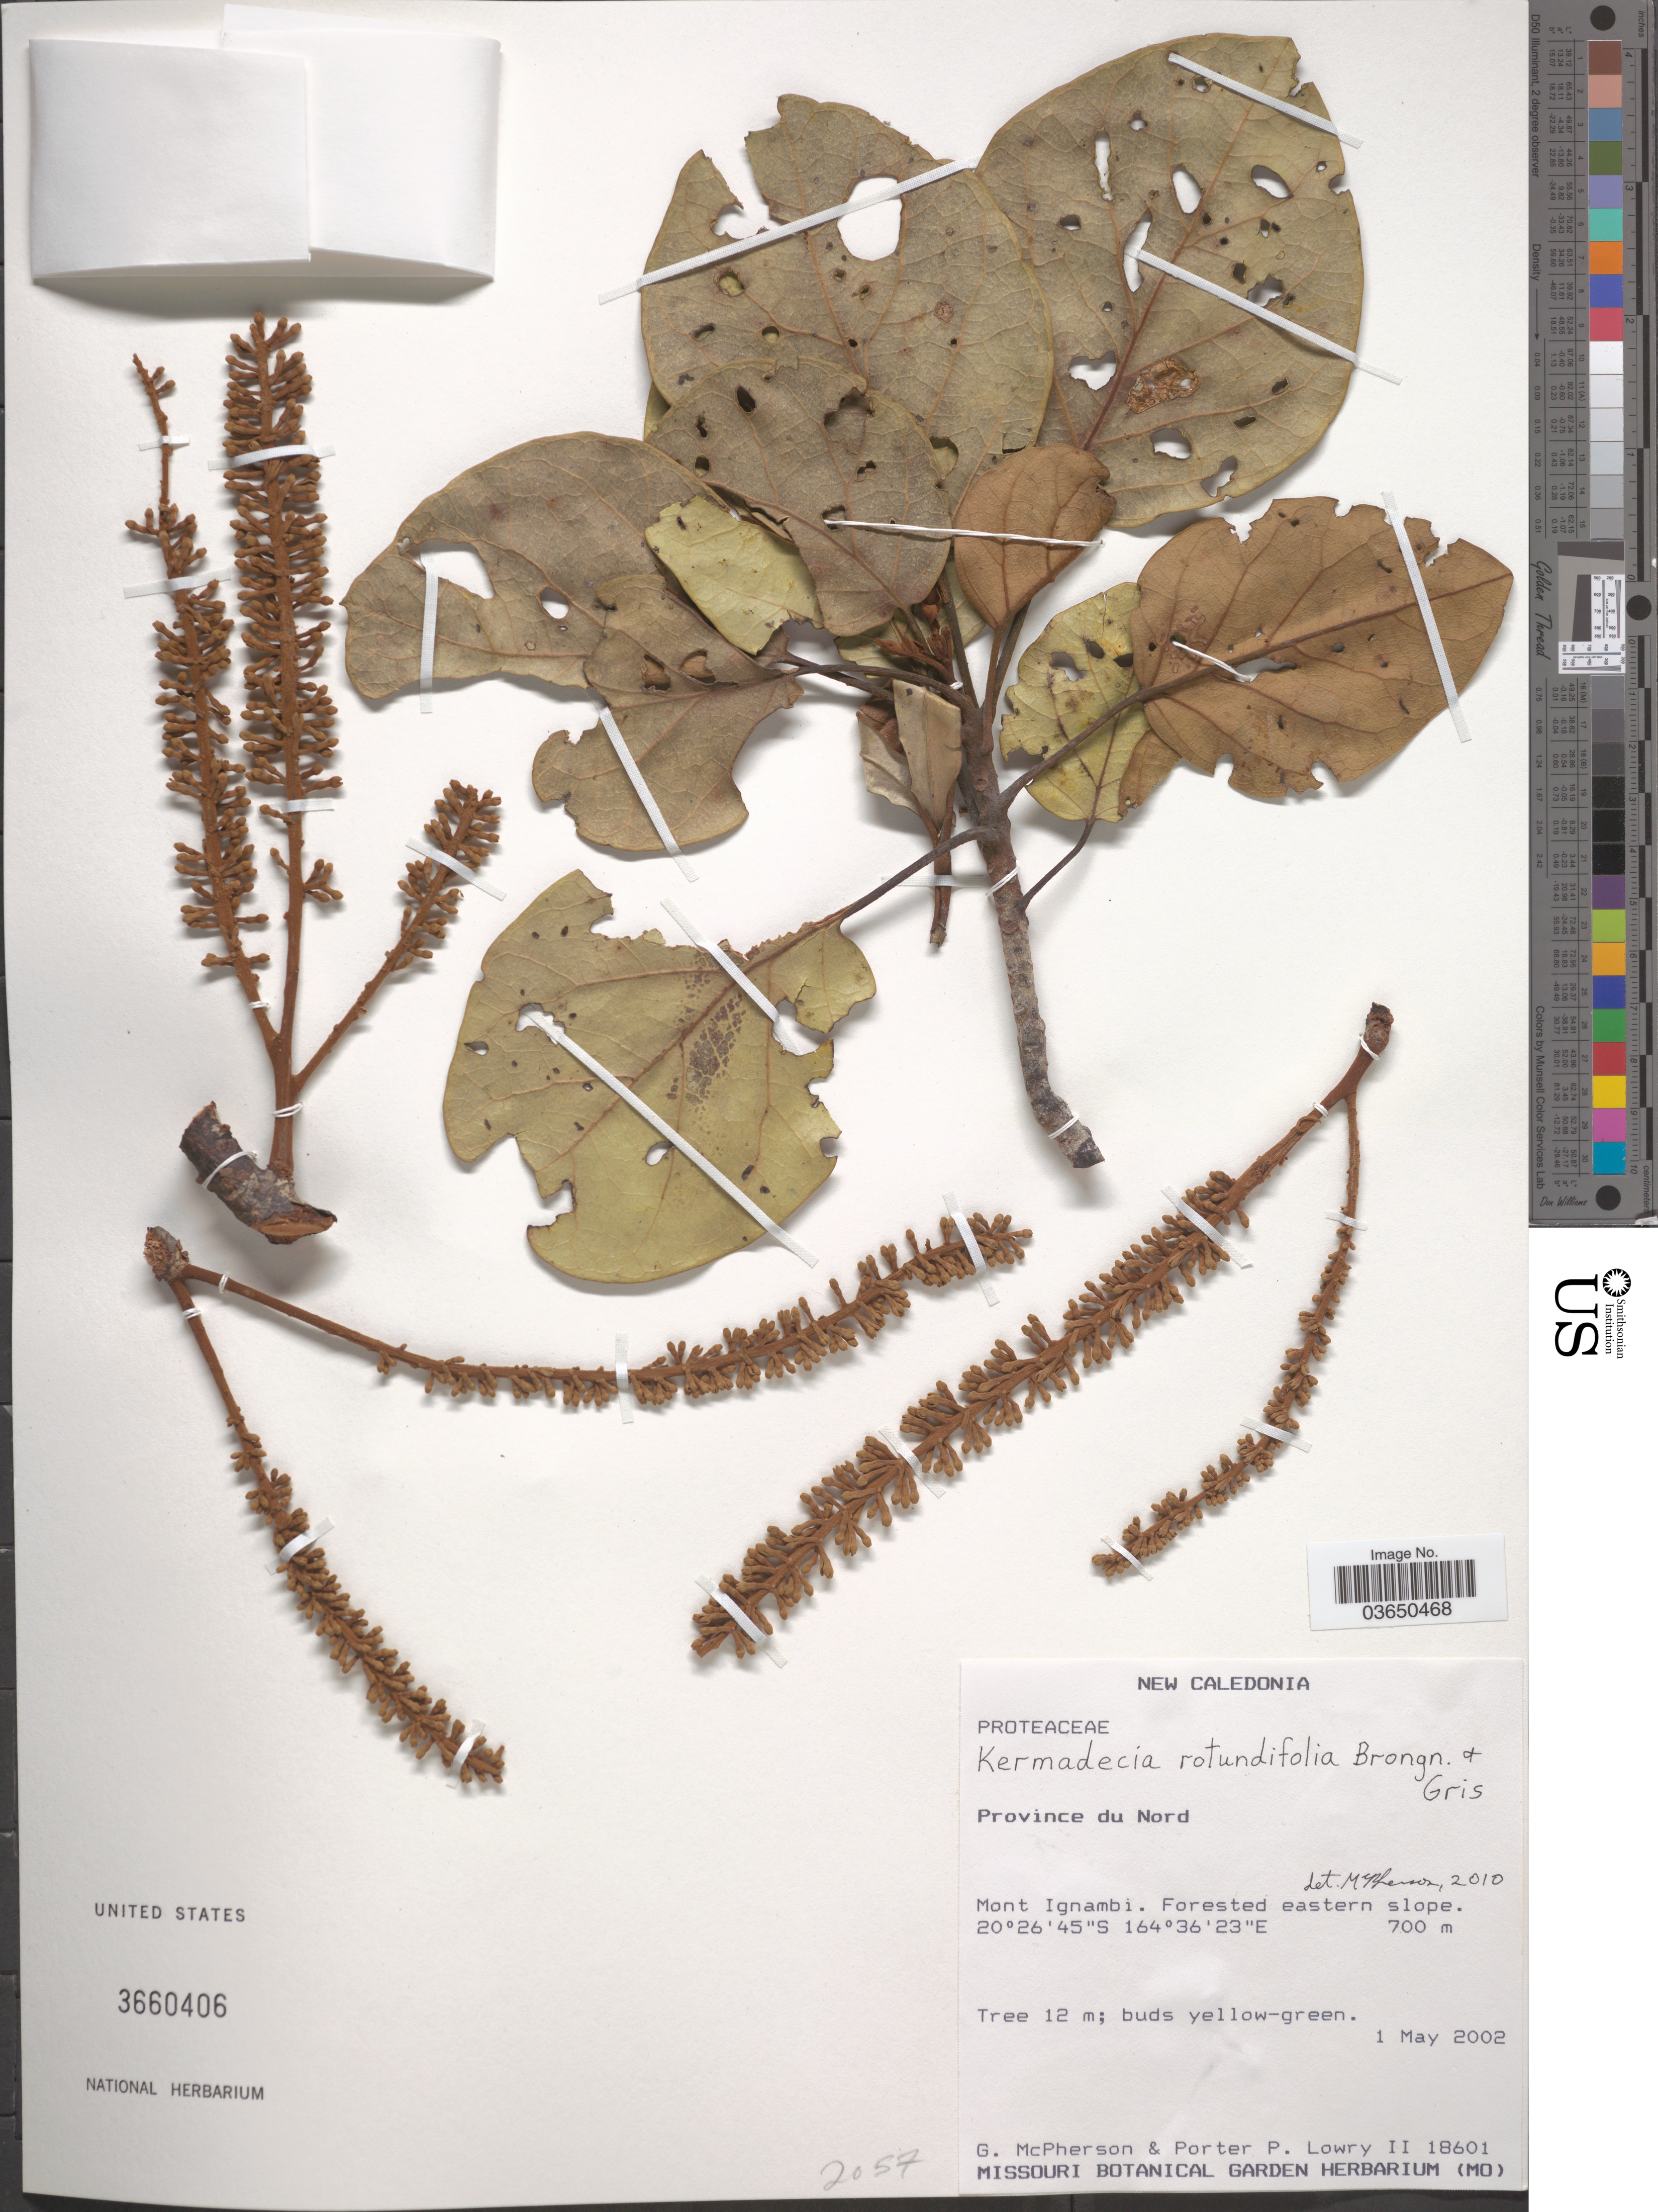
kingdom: Plantae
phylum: Tracheophyta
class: Magnoliopsida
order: Proteales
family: Proteaceae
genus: Kermadecia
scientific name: Kermadecia rotundifolia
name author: Brongn. & Gris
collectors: G. McPherson & P. P. Lowry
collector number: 18601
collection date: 2002-05-01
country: New Caledonia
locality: Province du Nord. Mont Ignambi. Forested eastern slope.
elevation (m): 700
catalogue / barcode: US 3660406